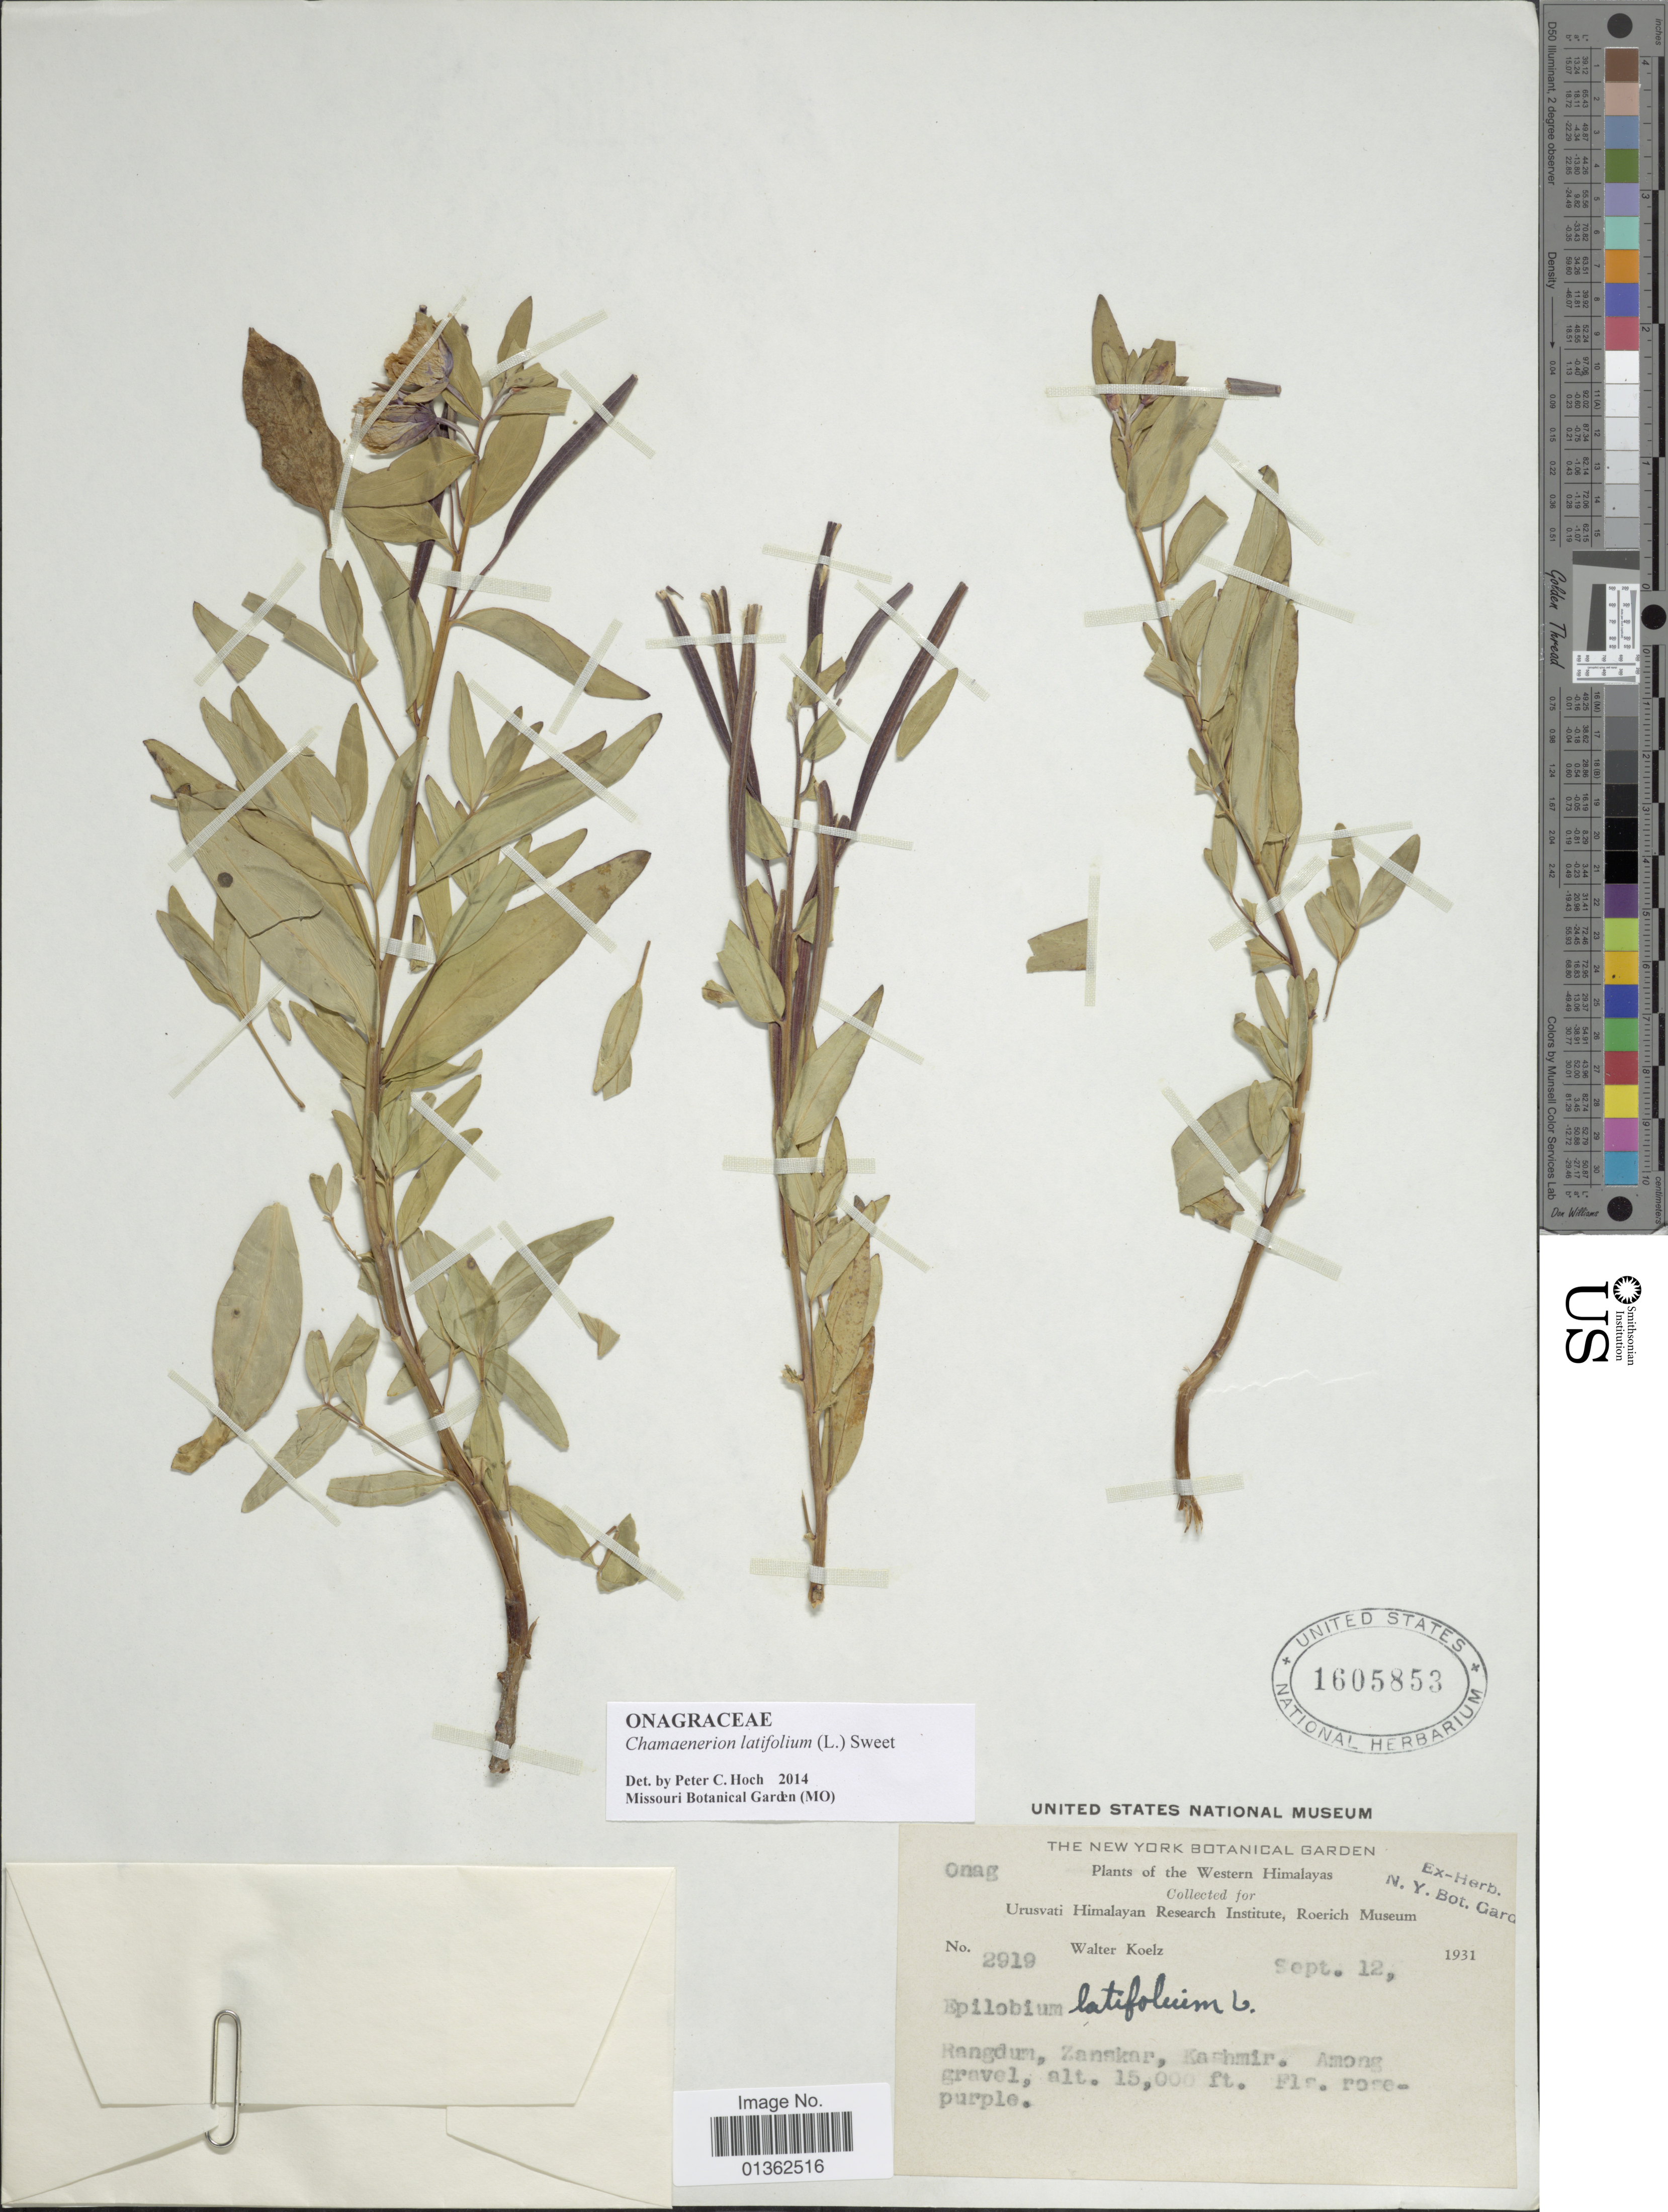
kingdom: Plantae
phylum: Tracheophyta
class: Magnoliopsida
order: Myrtales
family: Onagraceae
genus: Chamaenerion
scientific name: Chamaenerion latifolium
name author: (L.) Th. Fr. & Lange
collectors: W. N. Koelz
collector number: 2919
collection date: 1931-09-12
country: India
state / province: Jammu and Kashmir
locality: Western Himalayas. Rangdum, Zanskar, Kashmir.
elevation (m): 4572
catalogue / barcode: US 1605853